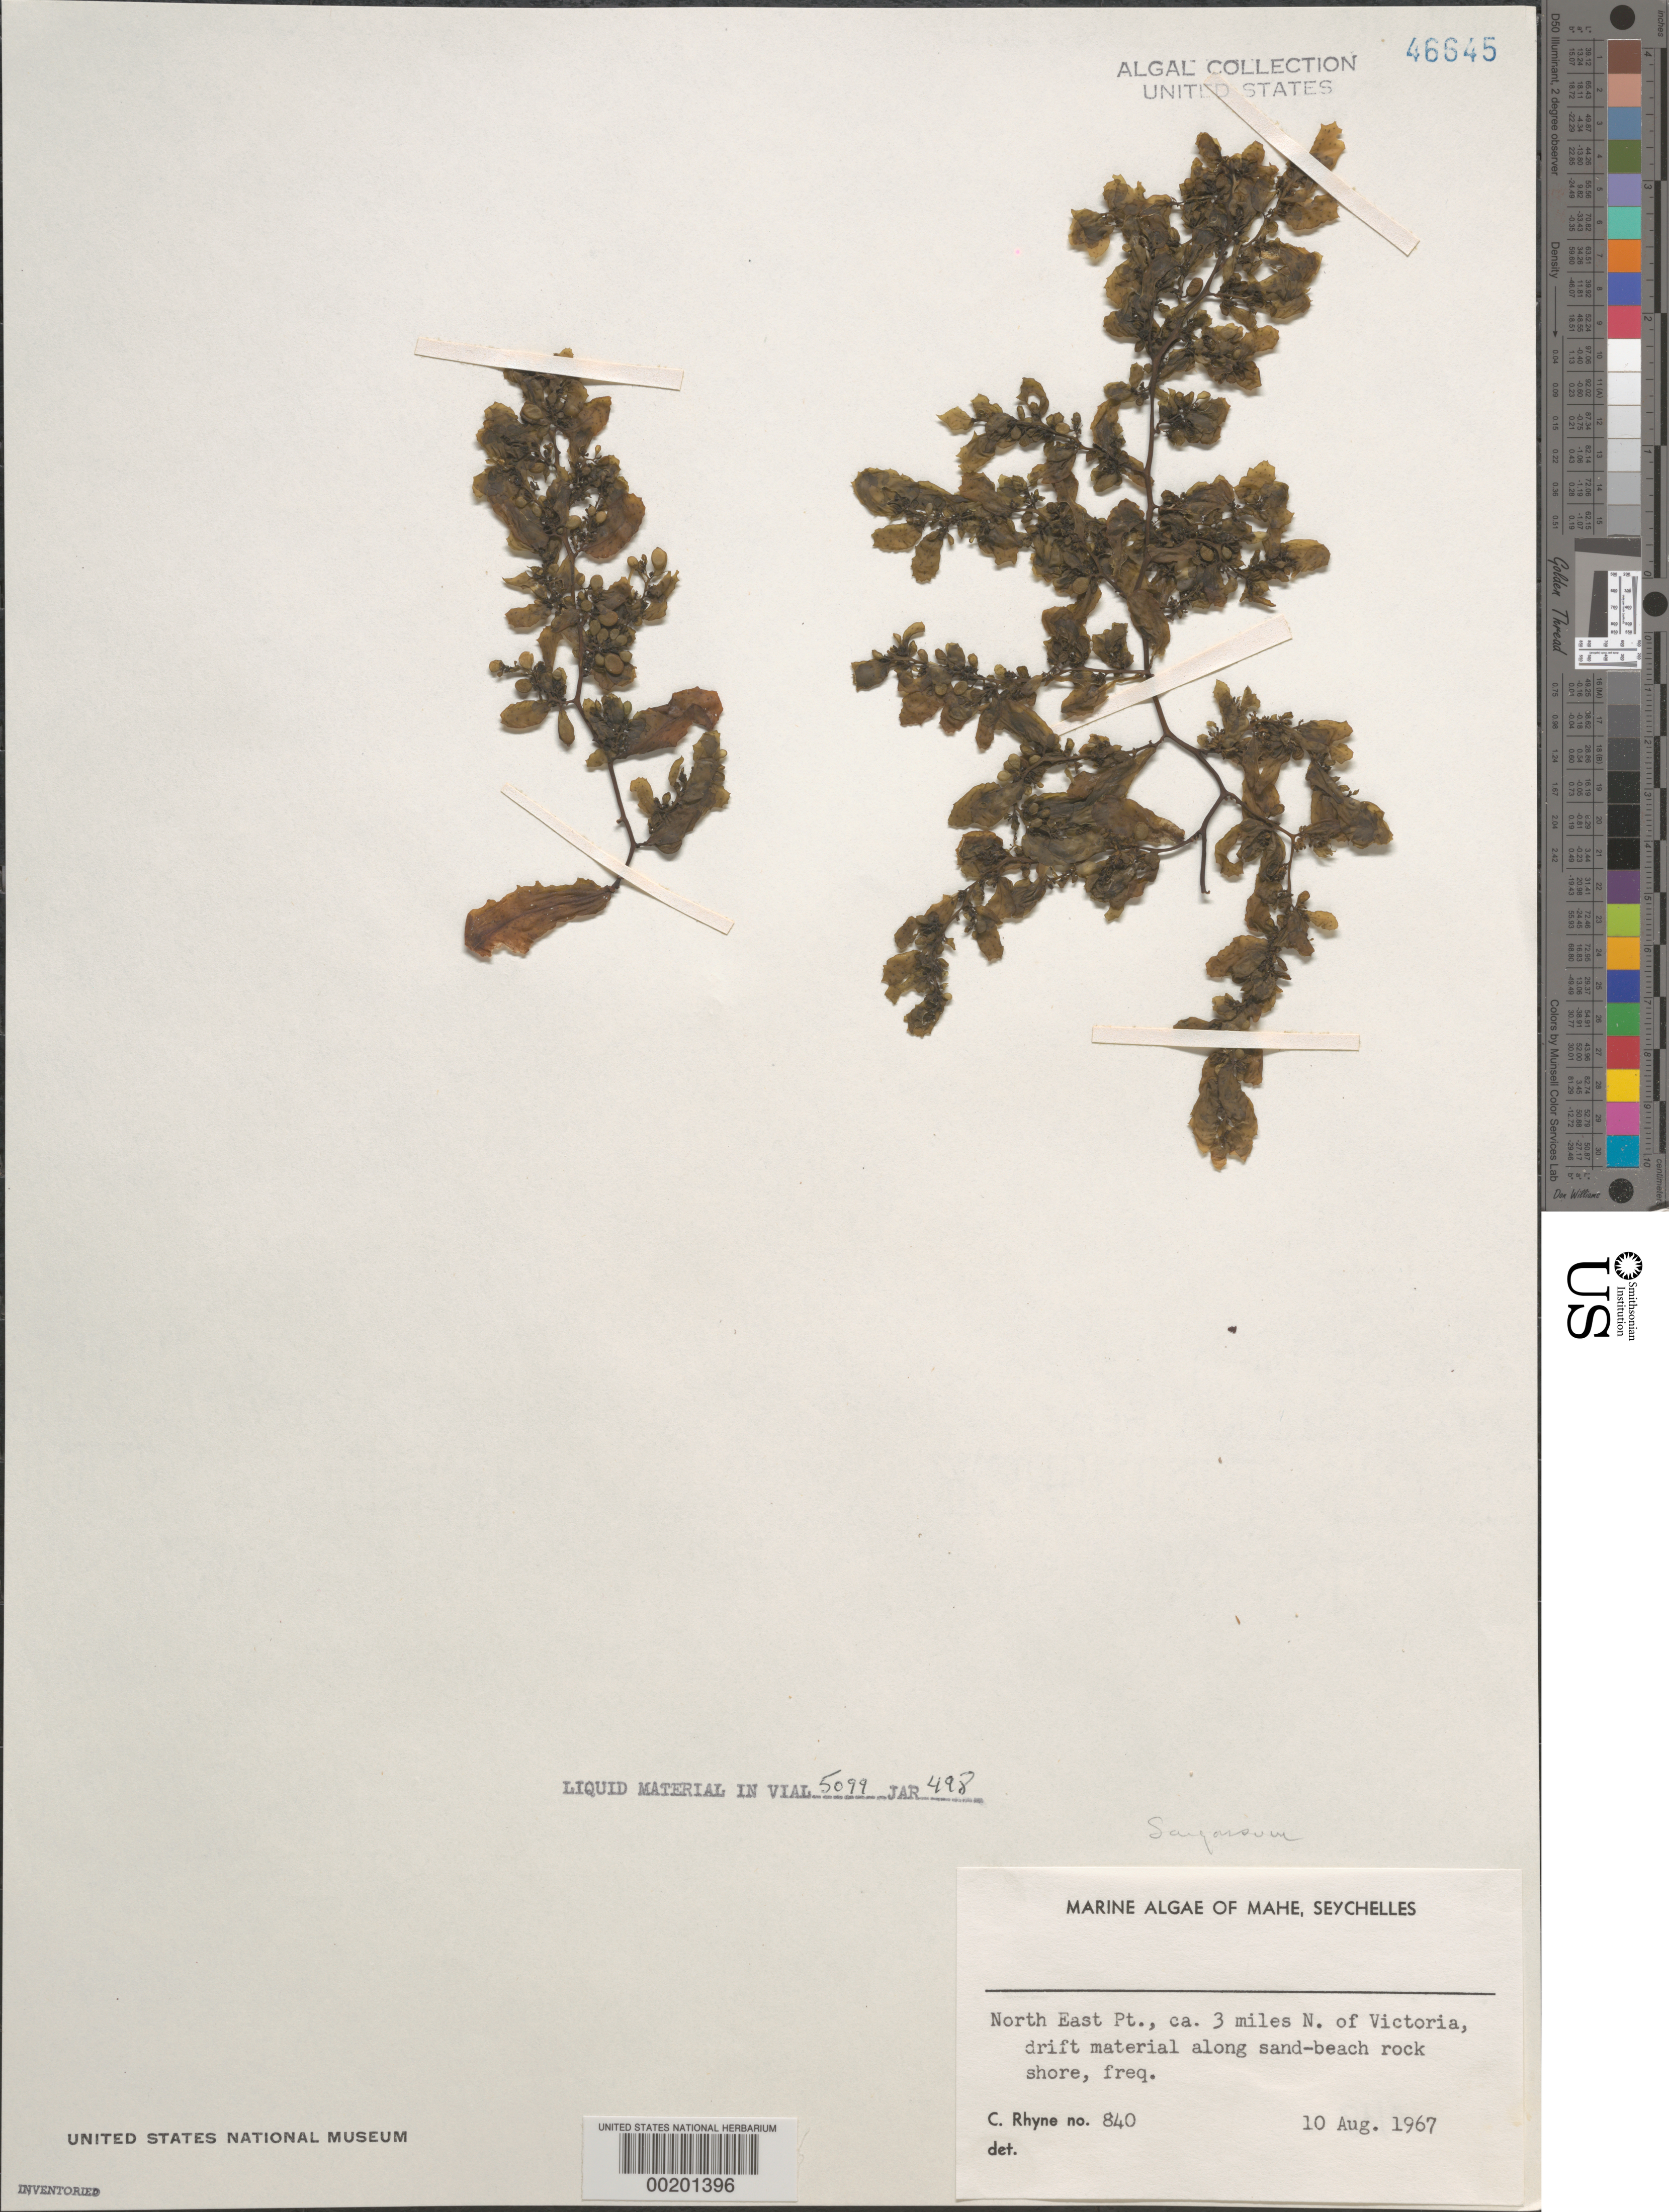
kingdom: Chromista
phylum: Ochrophyta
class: Phaeophyceae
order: Fucales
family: Sargassaceae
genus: Sargassum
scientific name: Sargassum sp.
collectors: C. Rhyne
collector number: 840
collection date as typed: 10 Aug 1967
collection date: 1967-08-10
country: Seychelles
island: Mahé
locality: North East Point, ca. 3 miles north of Victoria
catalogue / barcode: US 46645